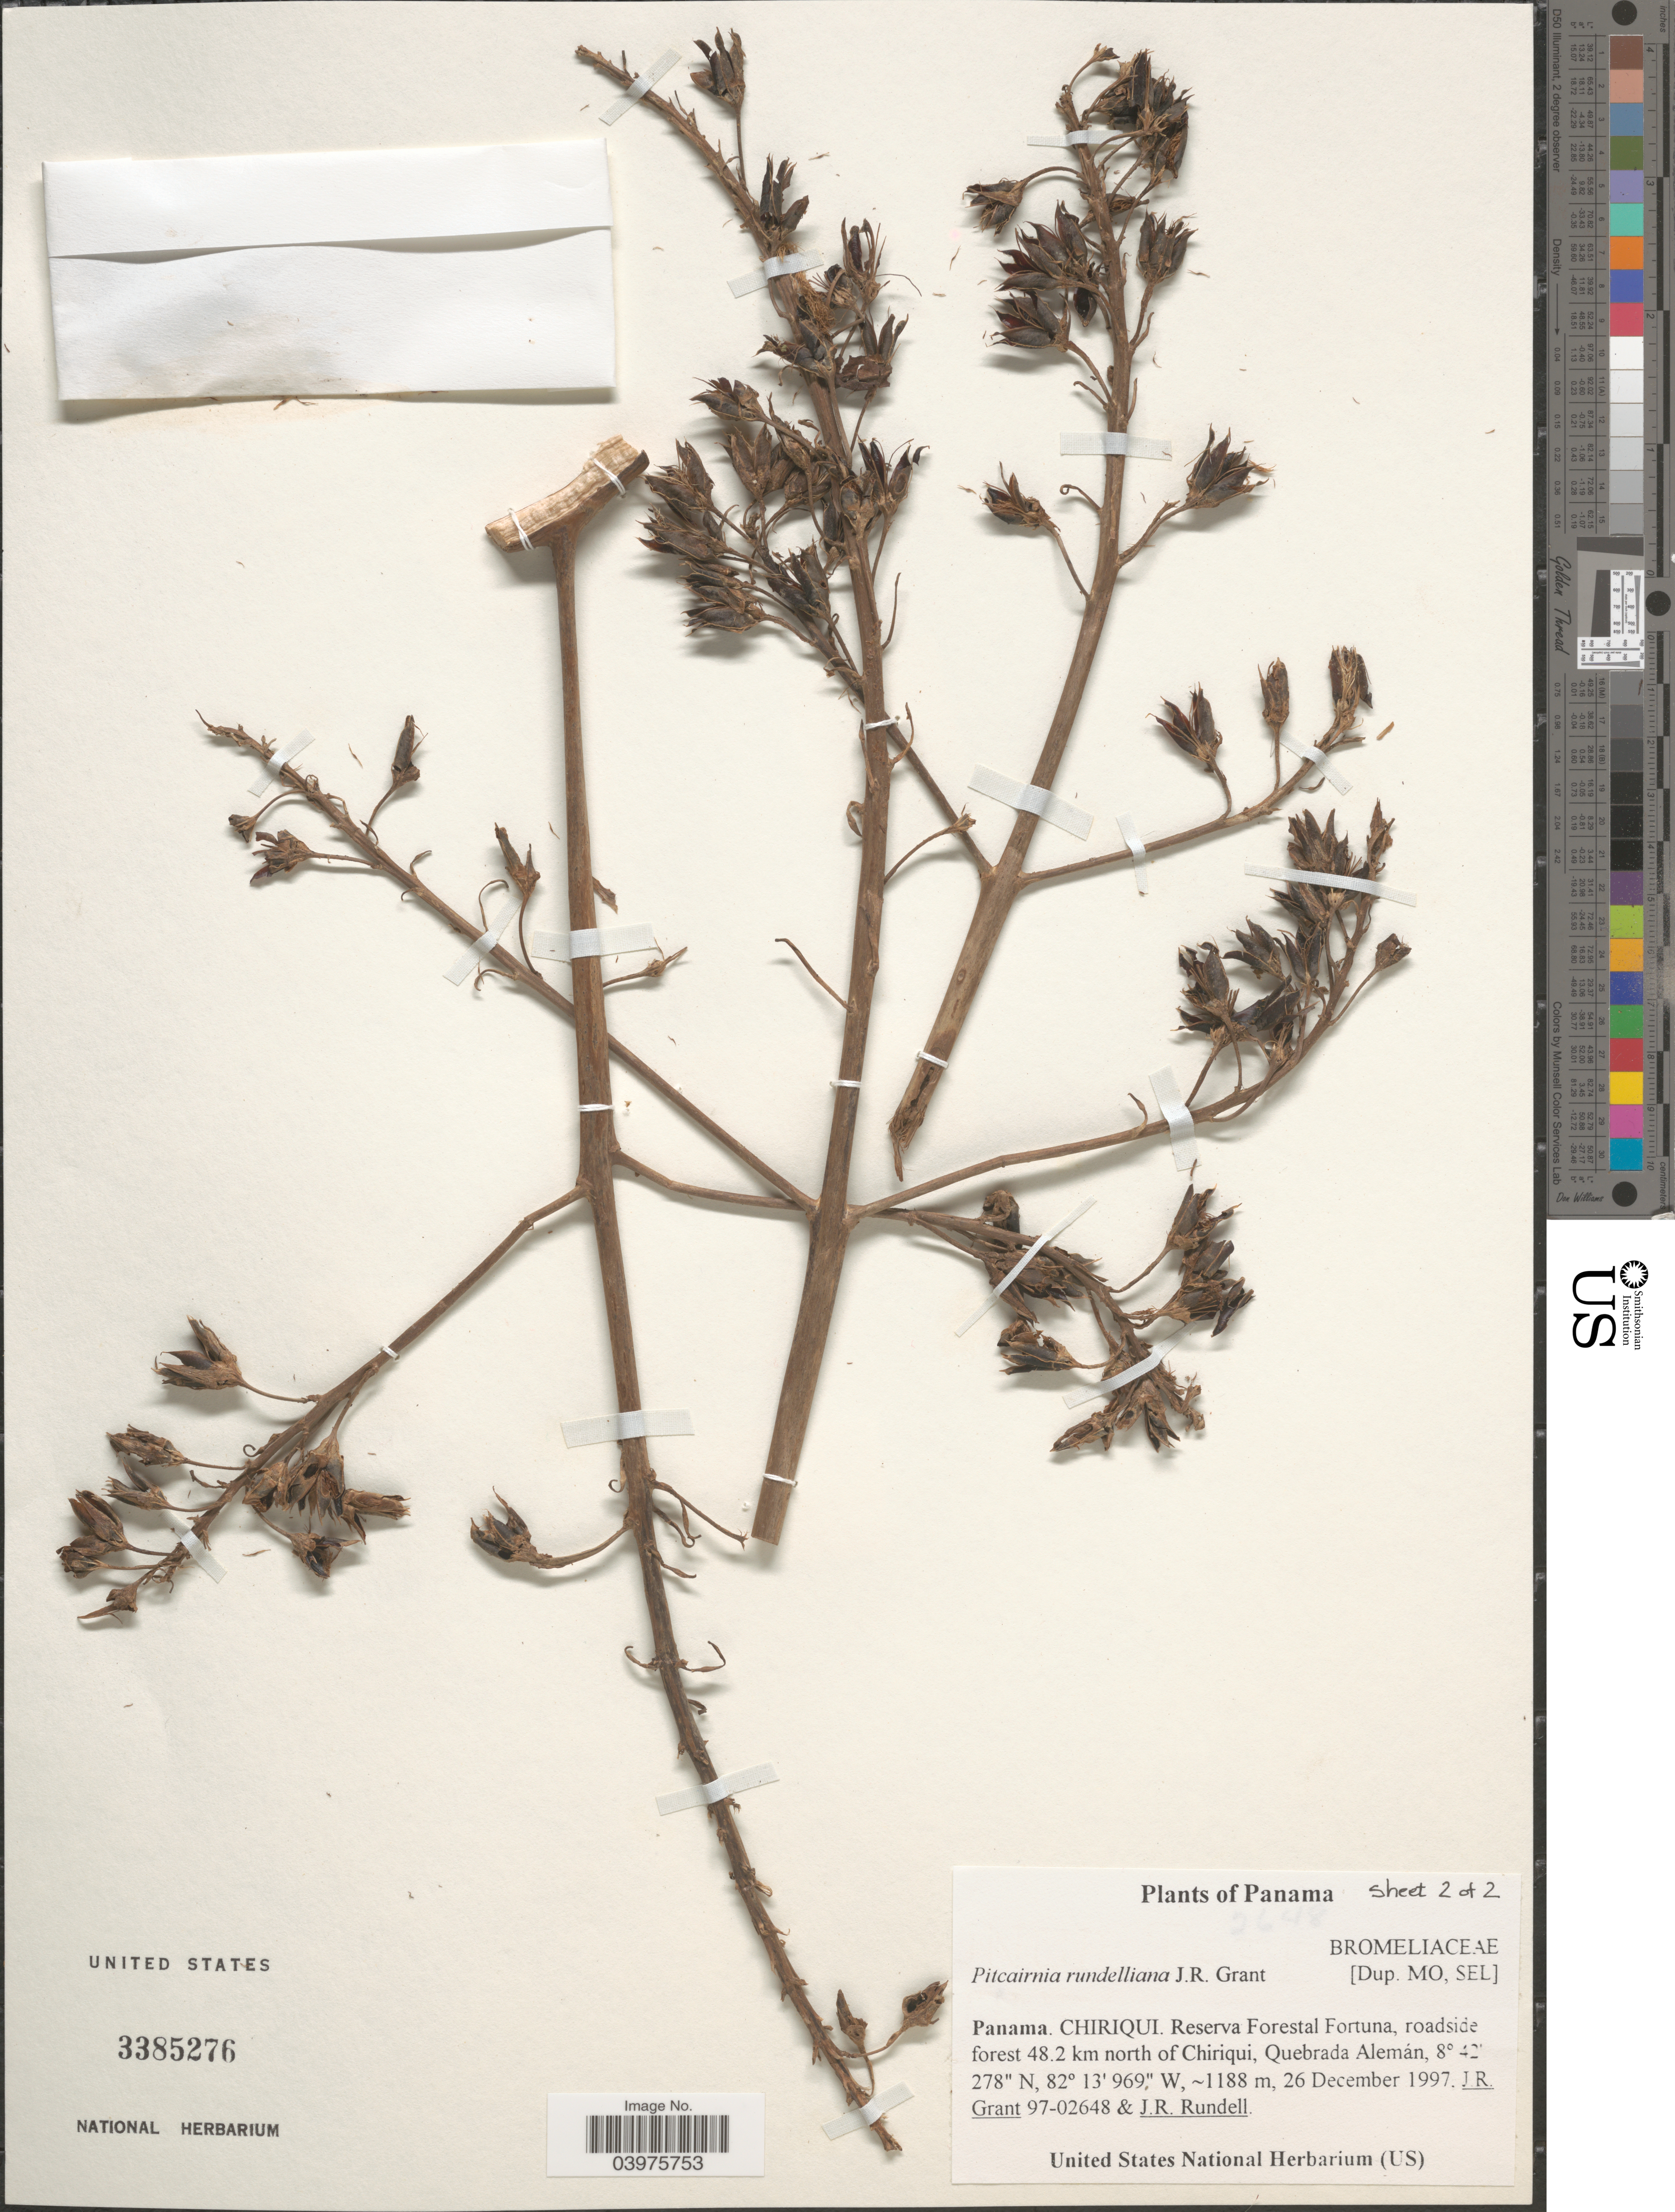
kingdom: Plantae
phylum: Tracheophyta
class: Liliopsida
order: Poales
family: Bromeliaceae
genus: Pitcairnia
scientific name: Pitcairnia rundelliana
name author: J.R. Grant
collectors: J. Grant & J. R. Rundell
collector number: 97-02648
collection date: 1997-12-26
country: Panama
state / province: Chiriqui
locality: Reserva Forestal Fortuna, roadside forest 48.2 km north of Chiriqui, Quebrada Alemán.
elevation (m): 1188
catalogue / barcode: US 3385276